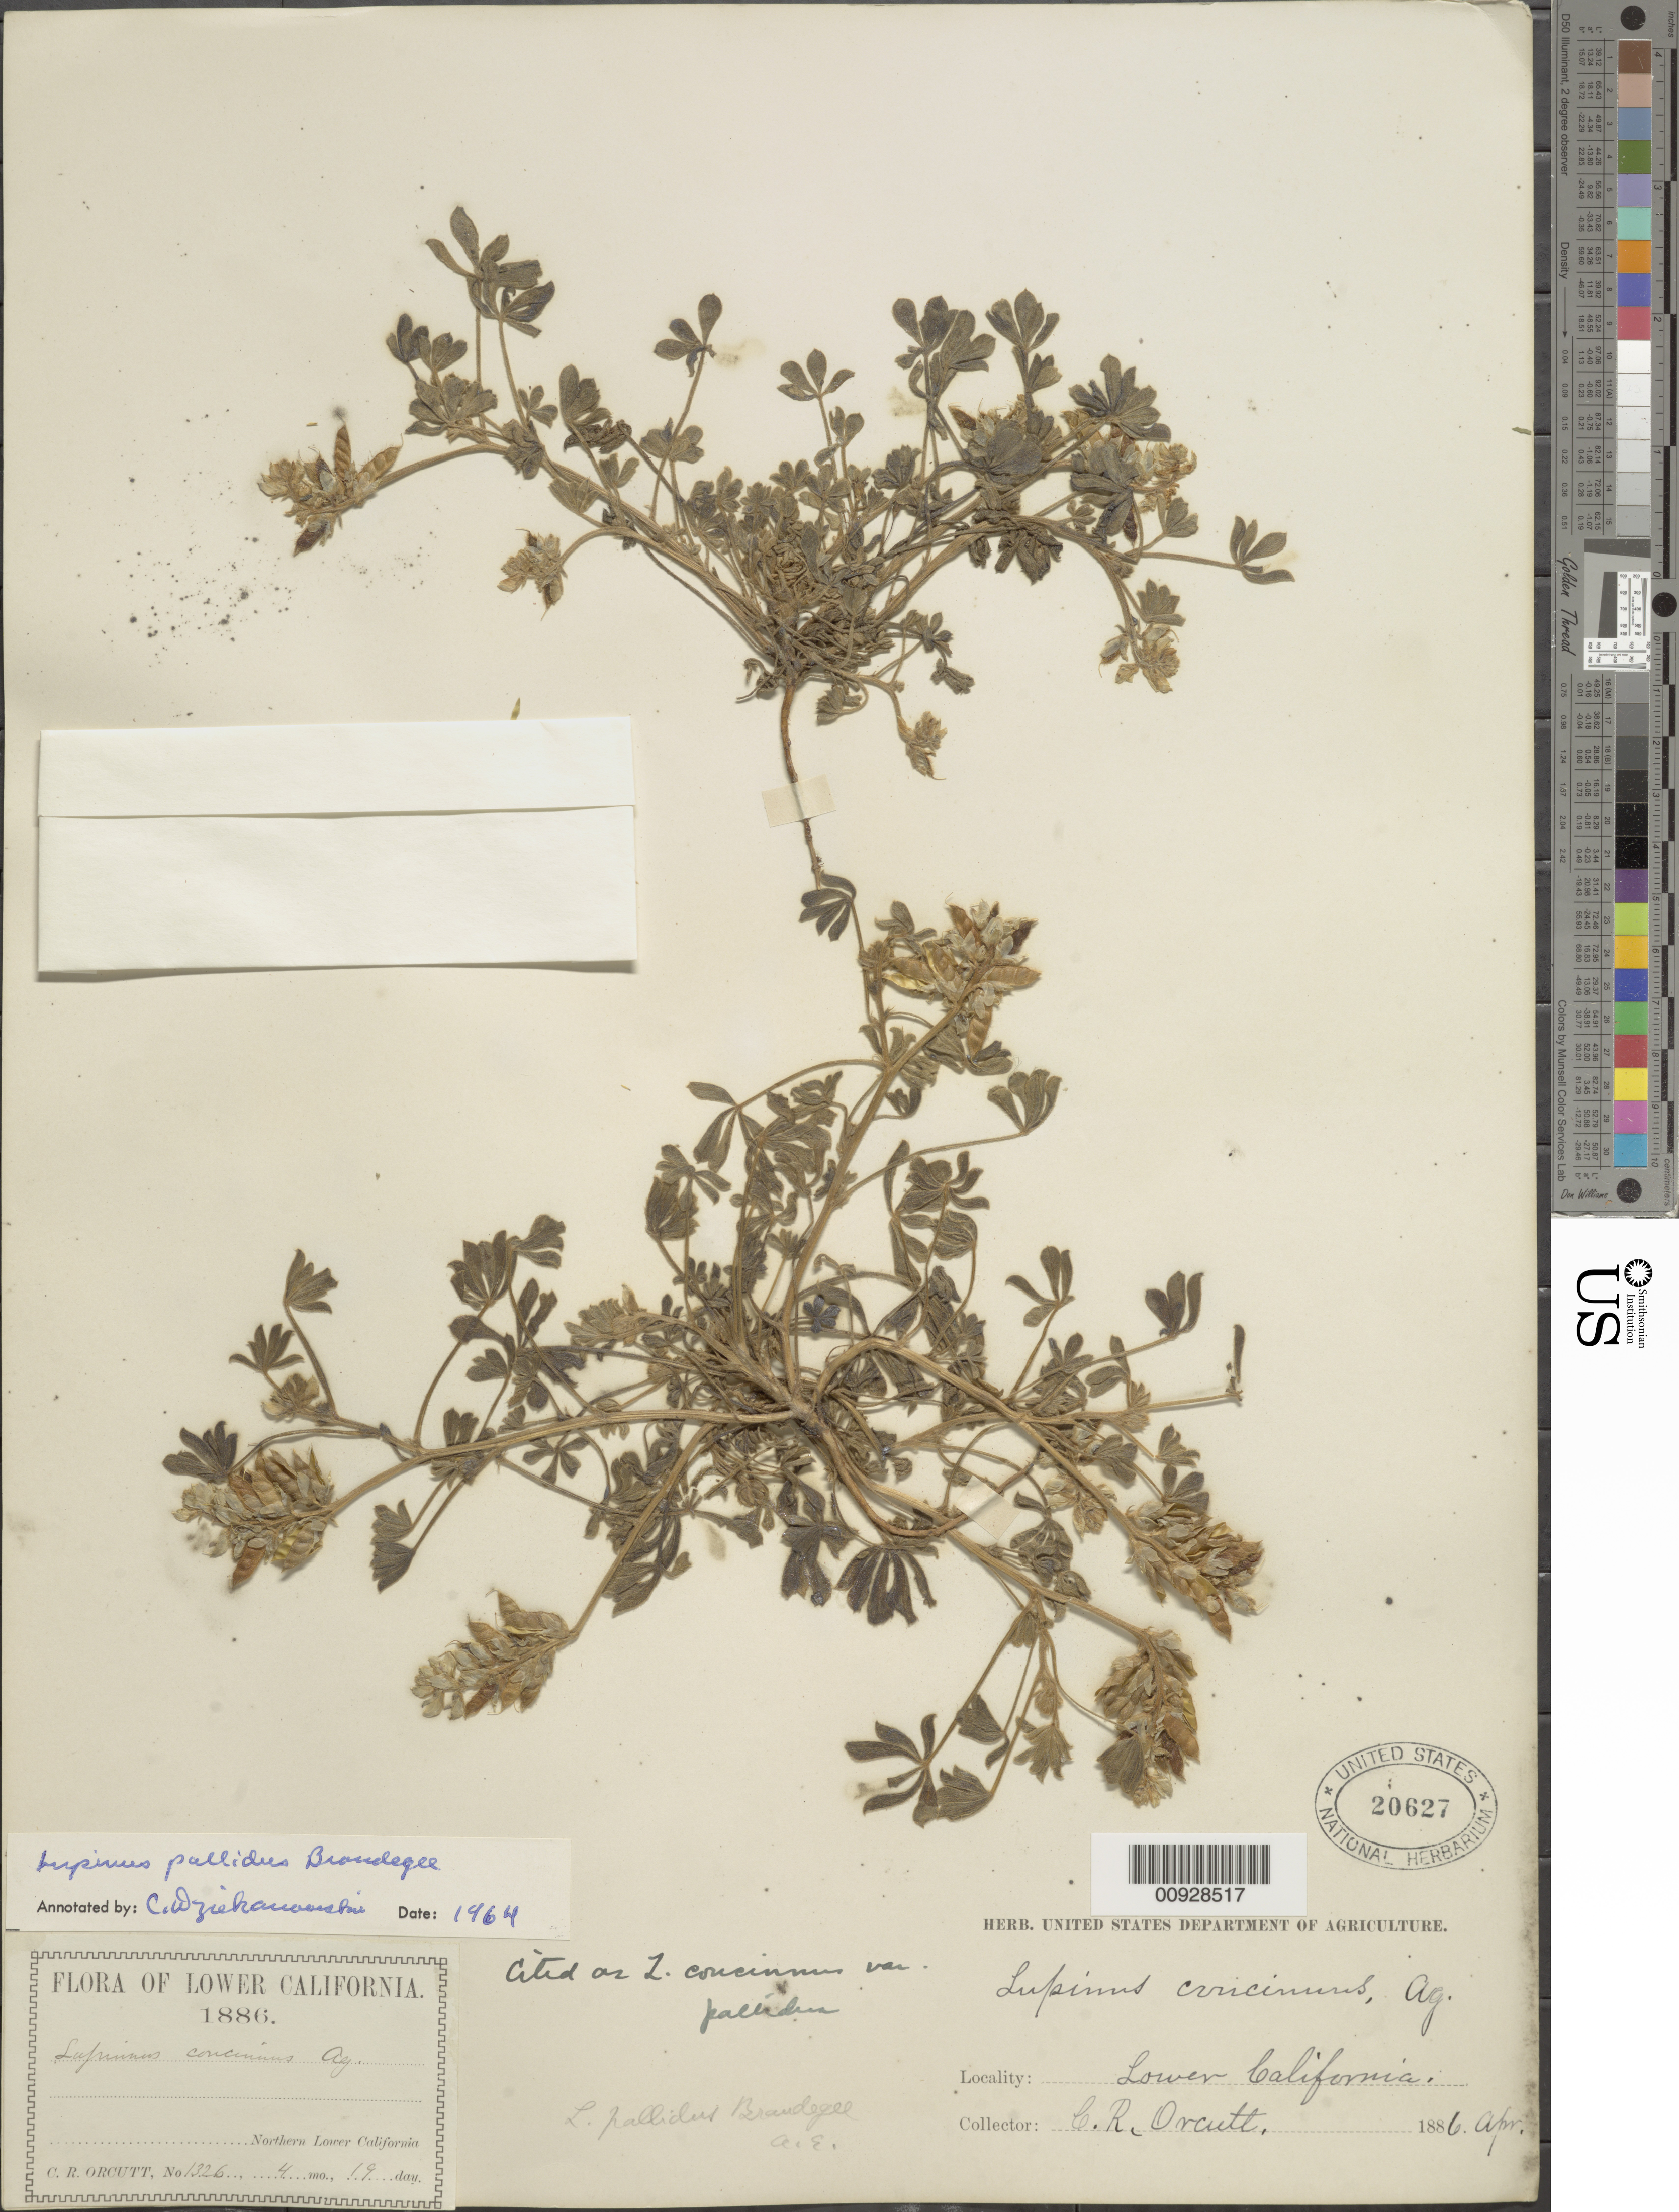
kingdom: Plantae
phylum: Tracheophyta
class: Magnoliopsida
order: Fabales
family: Fabaceae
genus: Lupinus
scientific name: Lupinus pallidus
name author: Brandegee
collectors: C. R. Orcutt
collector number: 1326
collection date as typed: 19 Apr 1886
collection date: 1886-04-19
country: Mexico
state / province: Baja California Norte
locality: Northern Lower California.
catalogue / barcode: US 20627